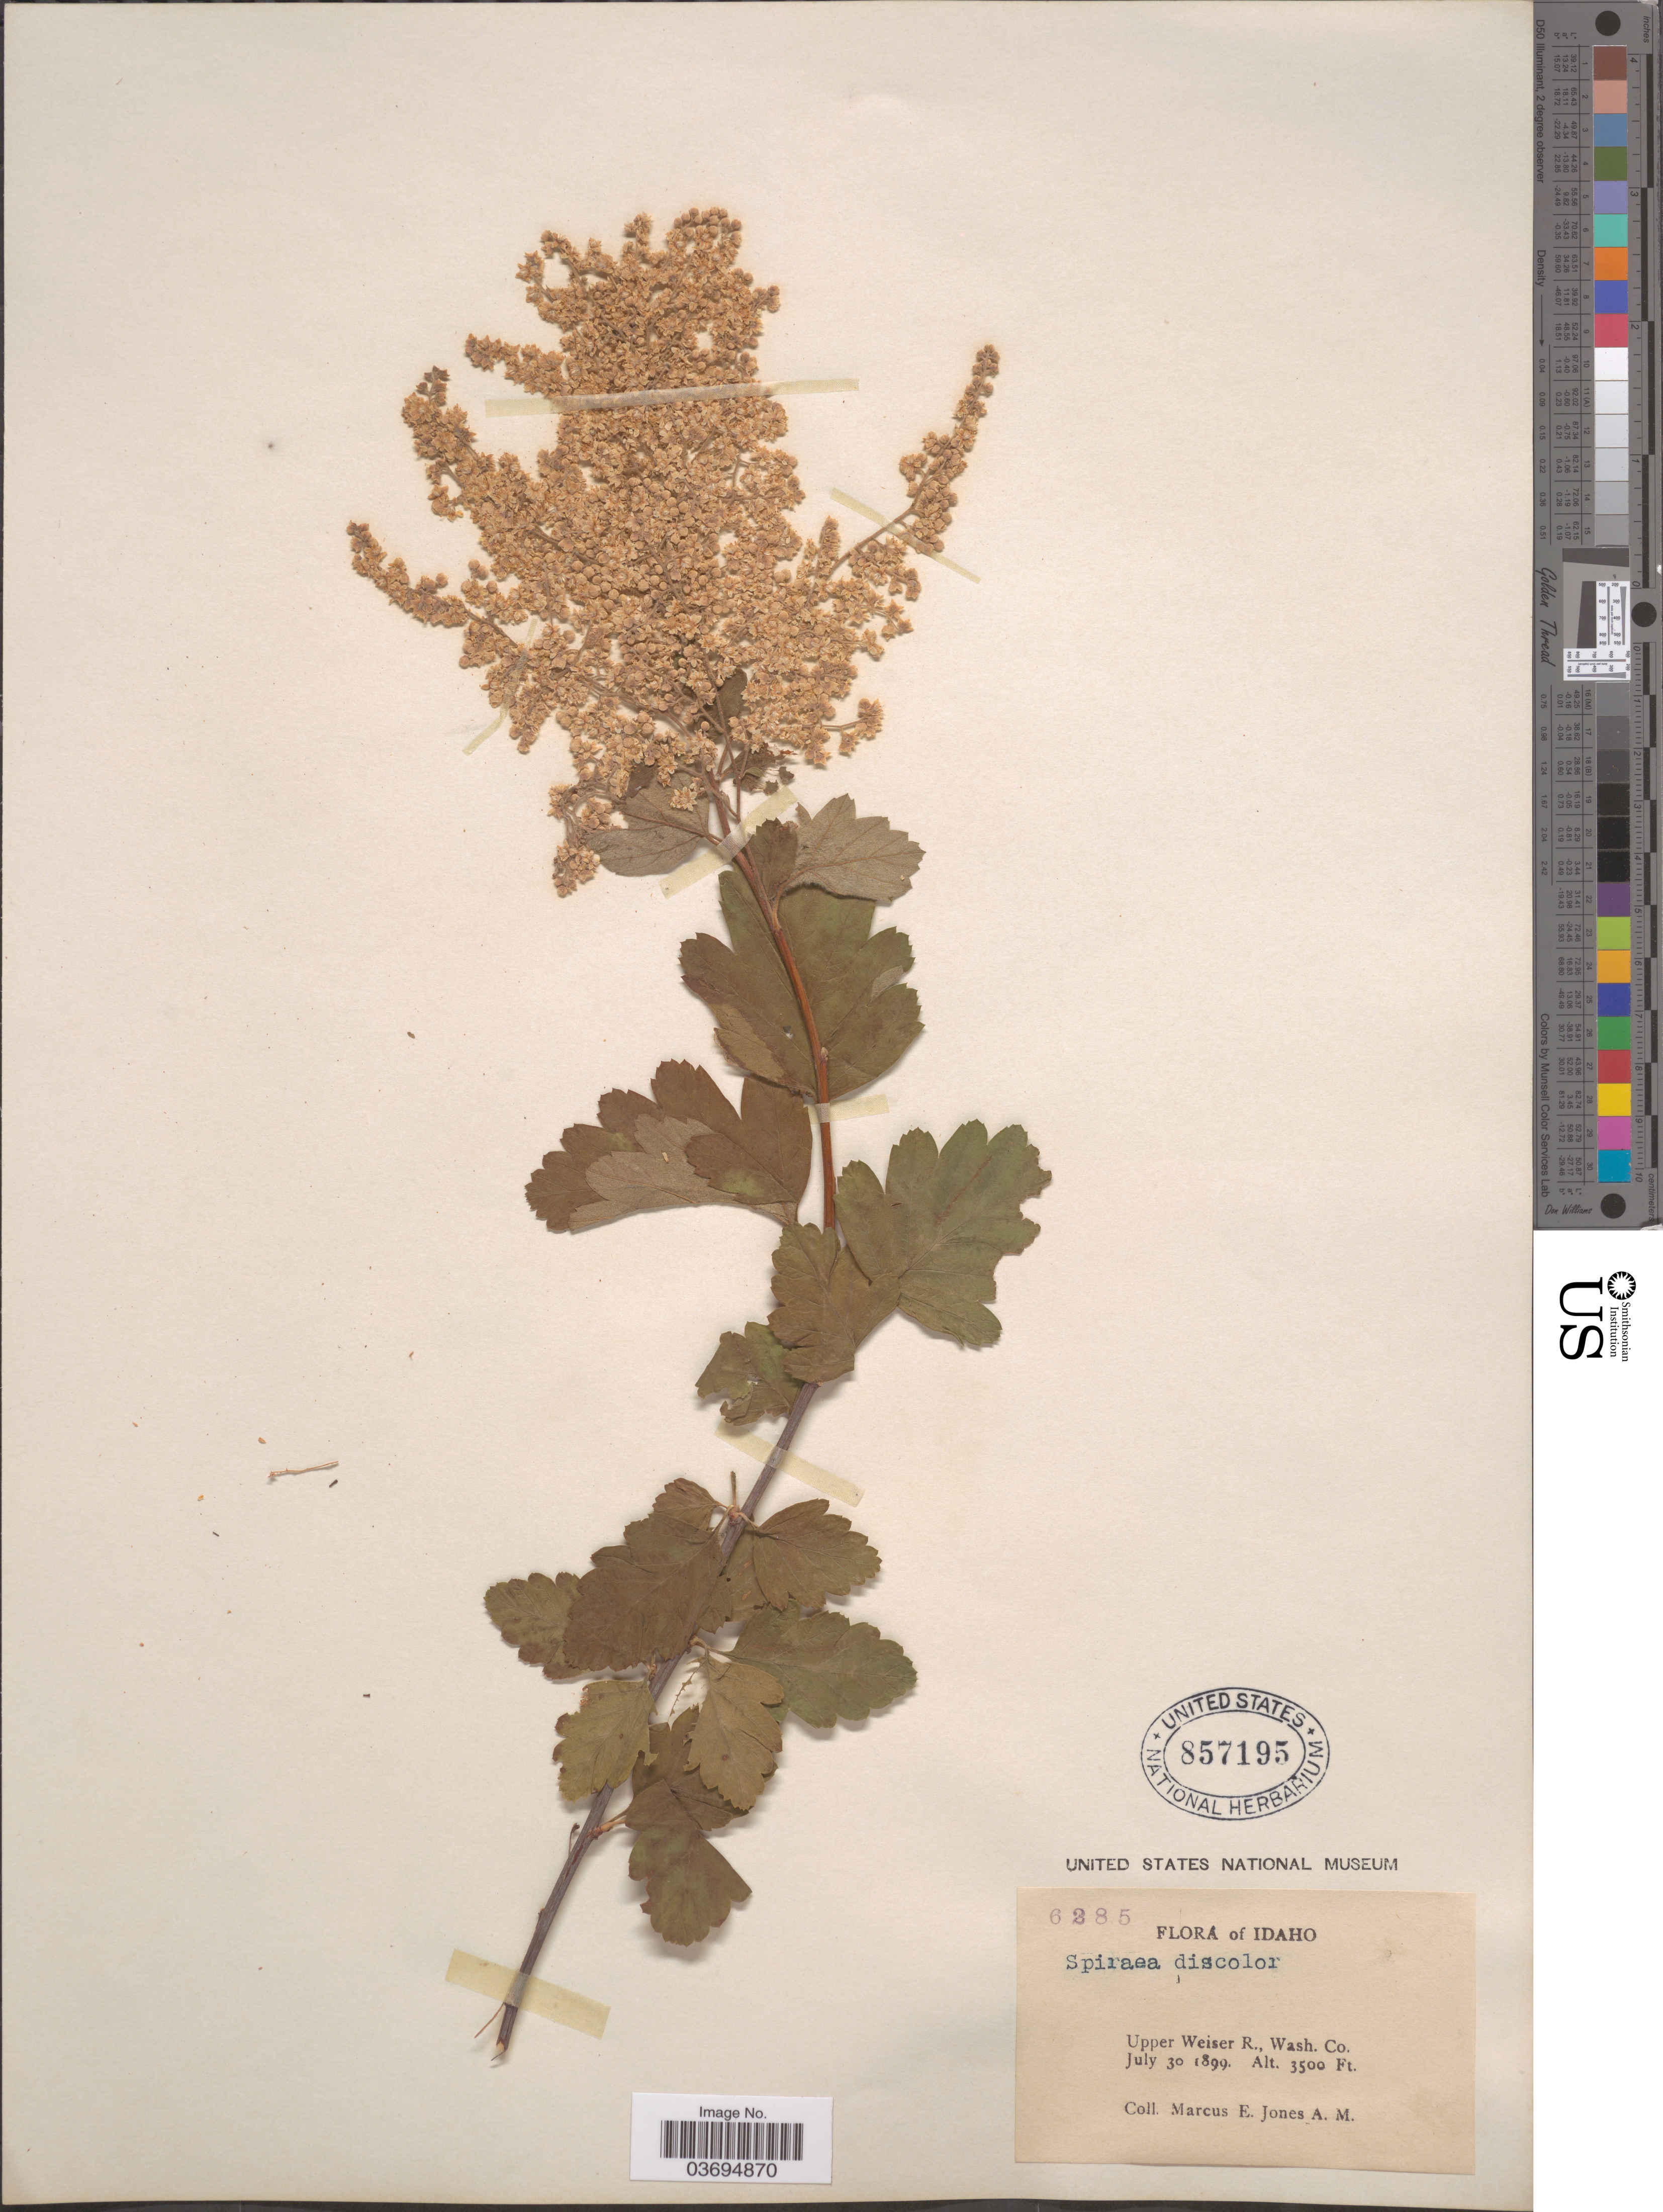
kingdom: Plantae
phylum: Tracheophyta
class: Magnoliopsida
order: Rosales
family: Rosaceae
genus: Holodiscus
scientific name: Holodiscus discolor var. discolor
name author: (Pursh) Maxim.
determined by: Strong, Mark T., (BOT), Smithsonian Institution - National Museum of Natural History (UNITED STATES)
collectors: M. E. Jones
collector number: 6285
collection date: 1899-07-30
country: United States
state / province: Idaho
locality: Upper Weiser R., Wash. Co.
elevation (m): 1067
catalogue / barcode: US 857195